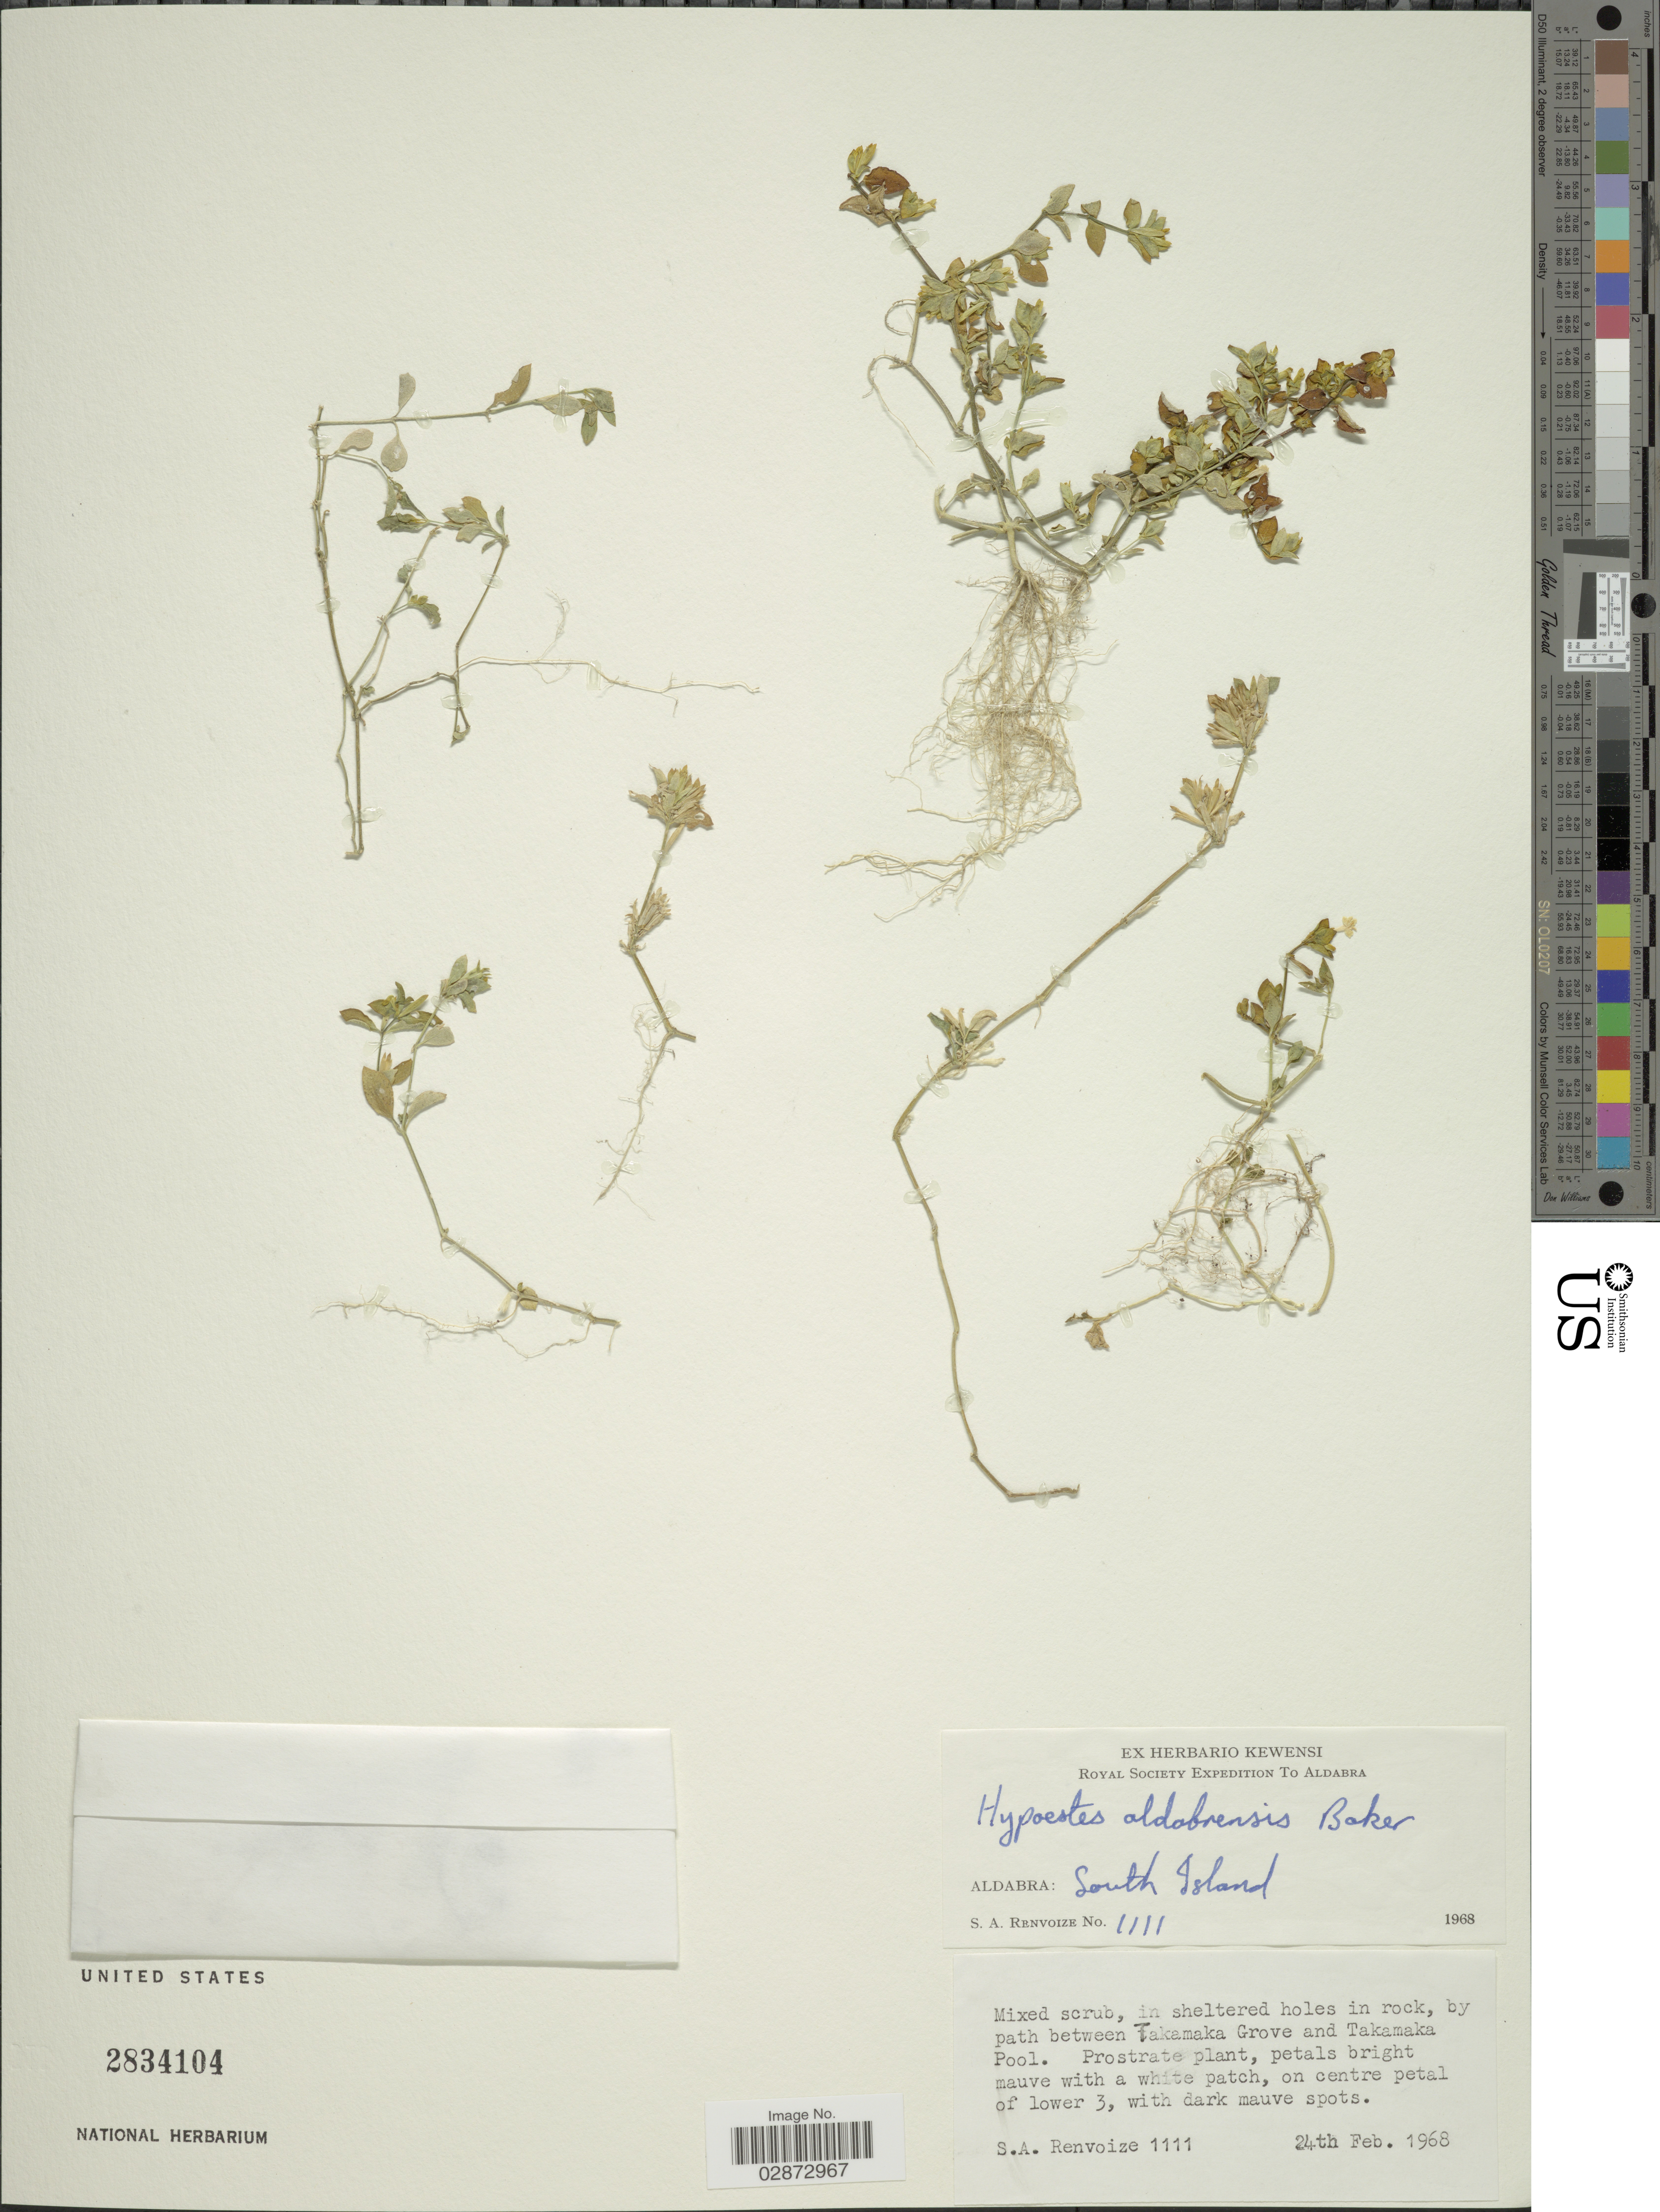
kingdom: Plantae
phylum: Tracheophyta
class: Magnoliopsida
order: Lamiales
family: Acanthaceae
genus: Hypoestes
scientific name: Hypoestes aldabrensis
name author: Baker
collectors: S. A. Renvoize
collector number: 1111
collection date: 1968-02-24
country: Seychelles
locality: Aldabra: South Island. By path between Takamaka Grove and Takamaka Pool.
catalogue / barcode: US 2834104